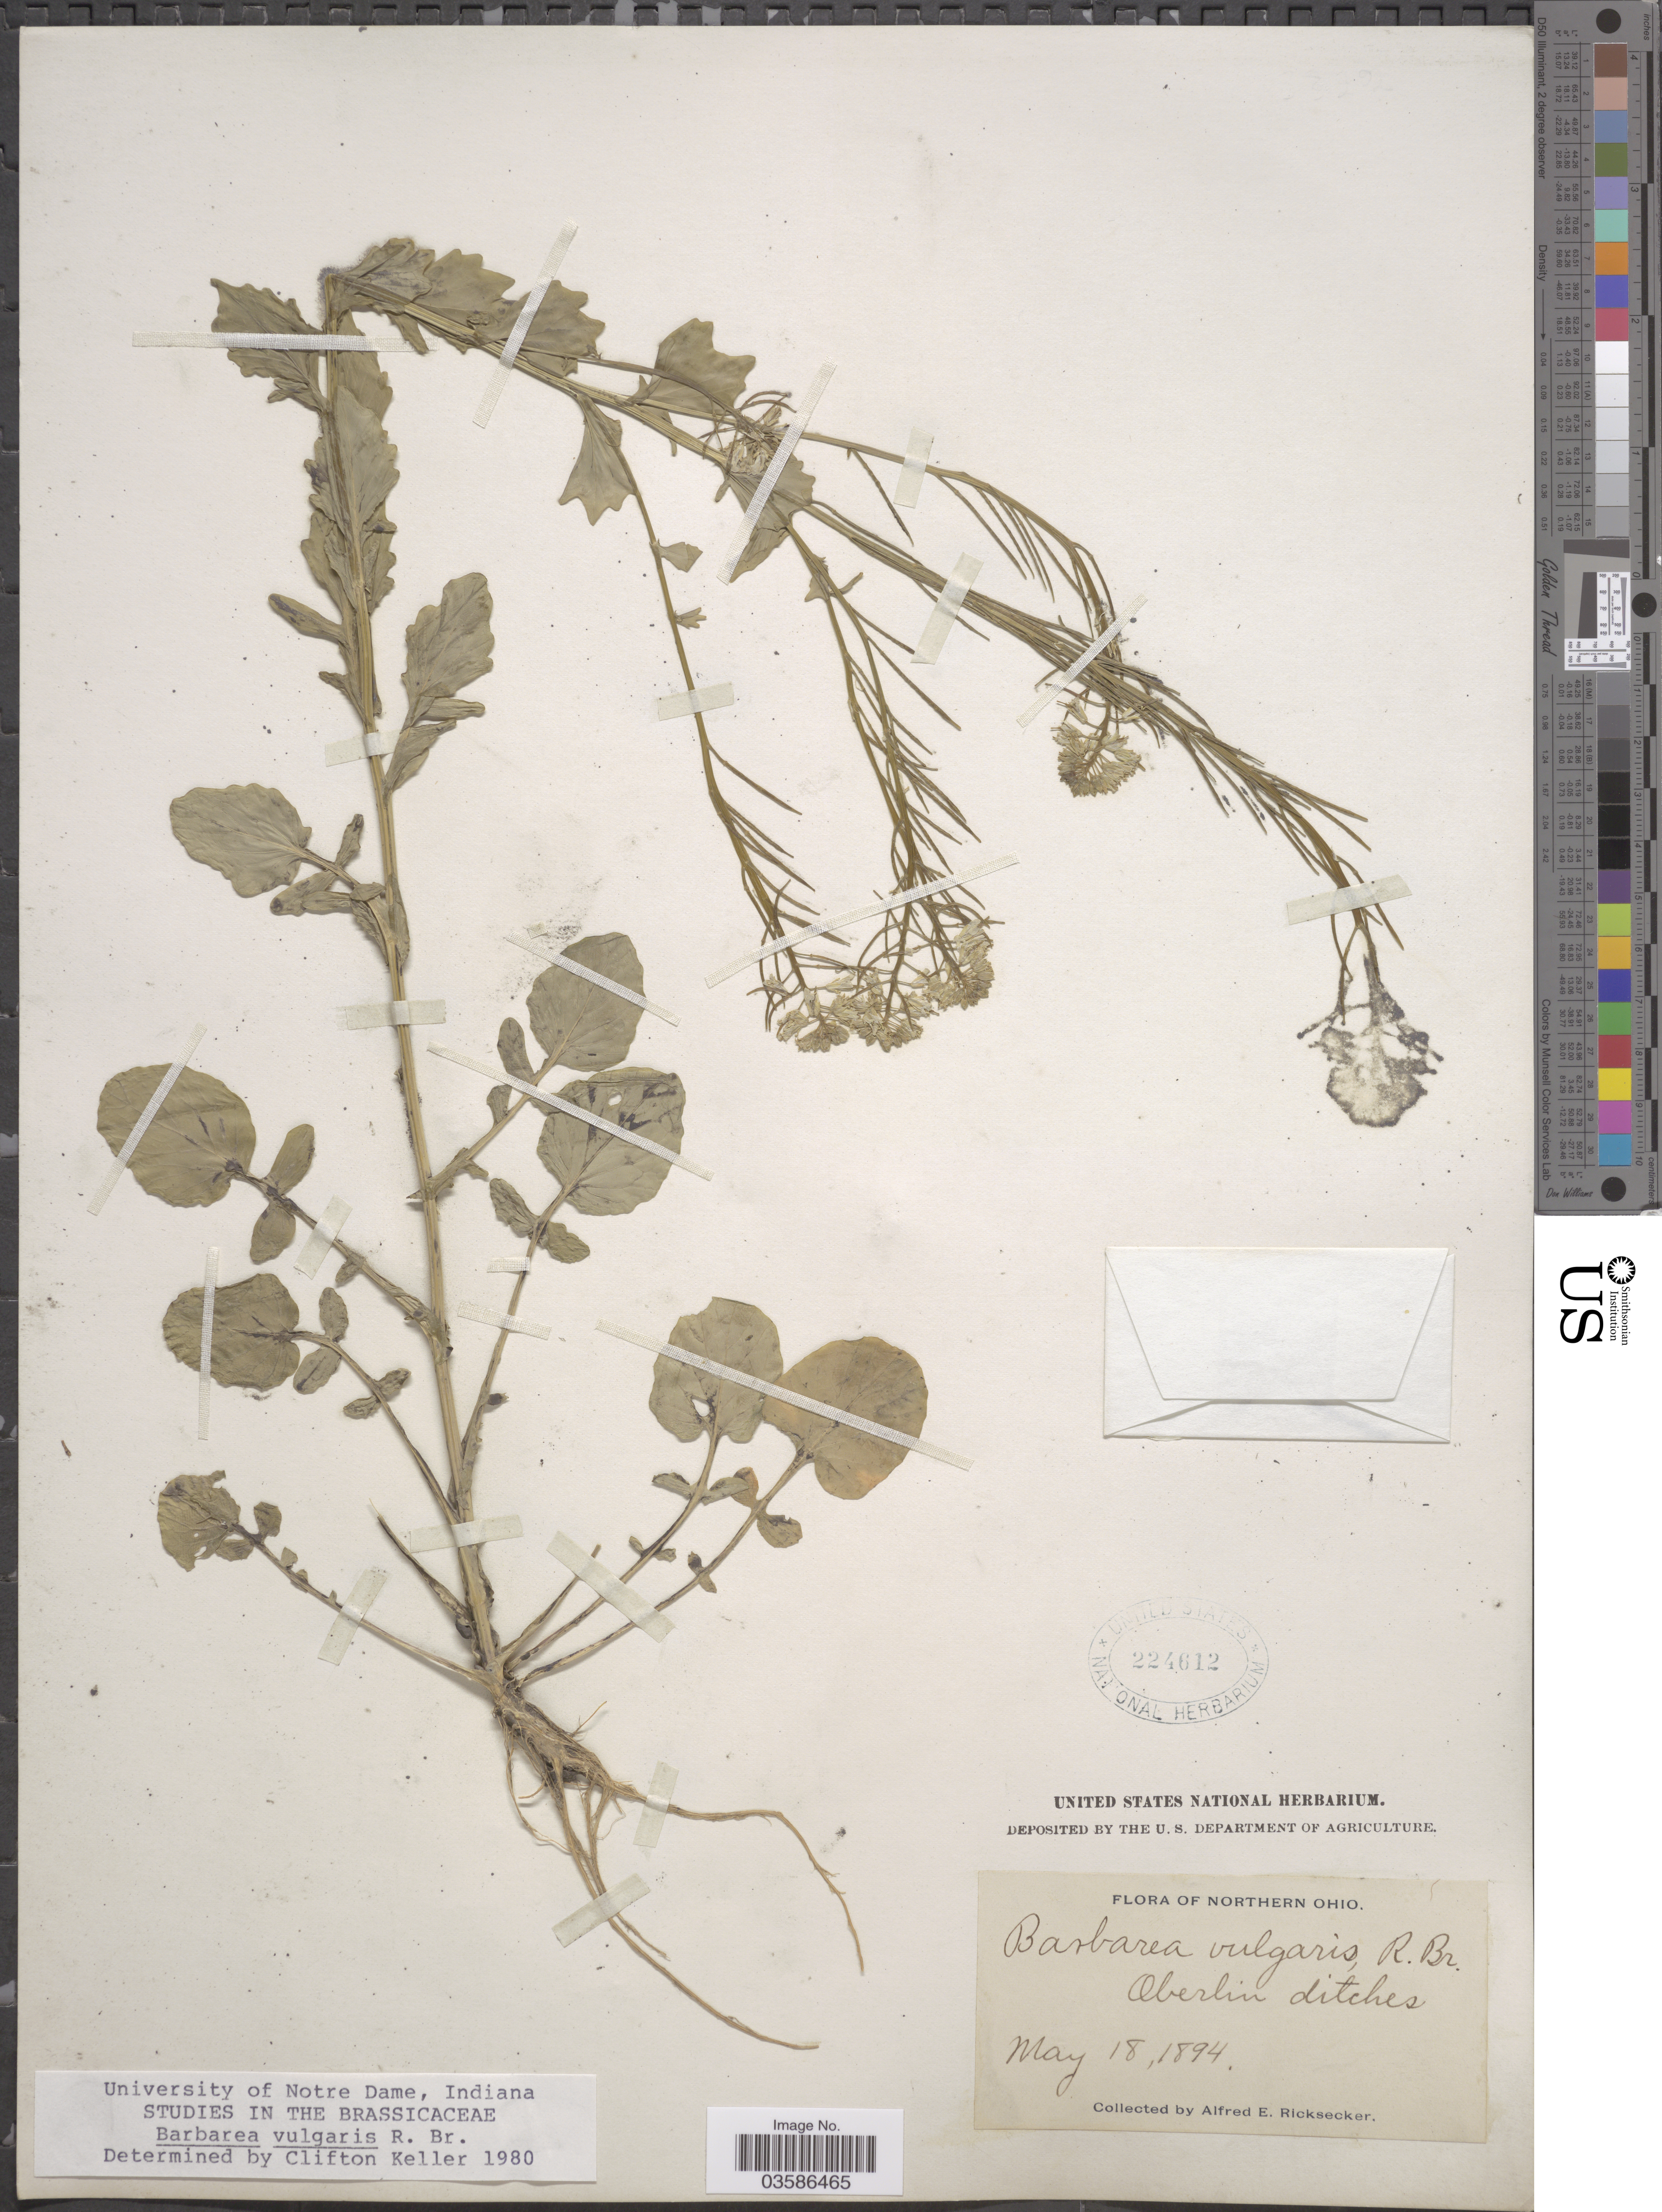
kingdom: Plantae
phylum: Tracheophyta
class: Magnoliopsida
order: Brassicales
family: Brassicaceae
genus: Barbarea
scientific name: Barbarea vulgaris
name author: W.T. Aiton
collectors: A. E. Ricksecker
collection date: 1894-05-18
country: United States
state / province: Ohio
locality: Oberlin ditches.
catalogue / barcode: US 224612